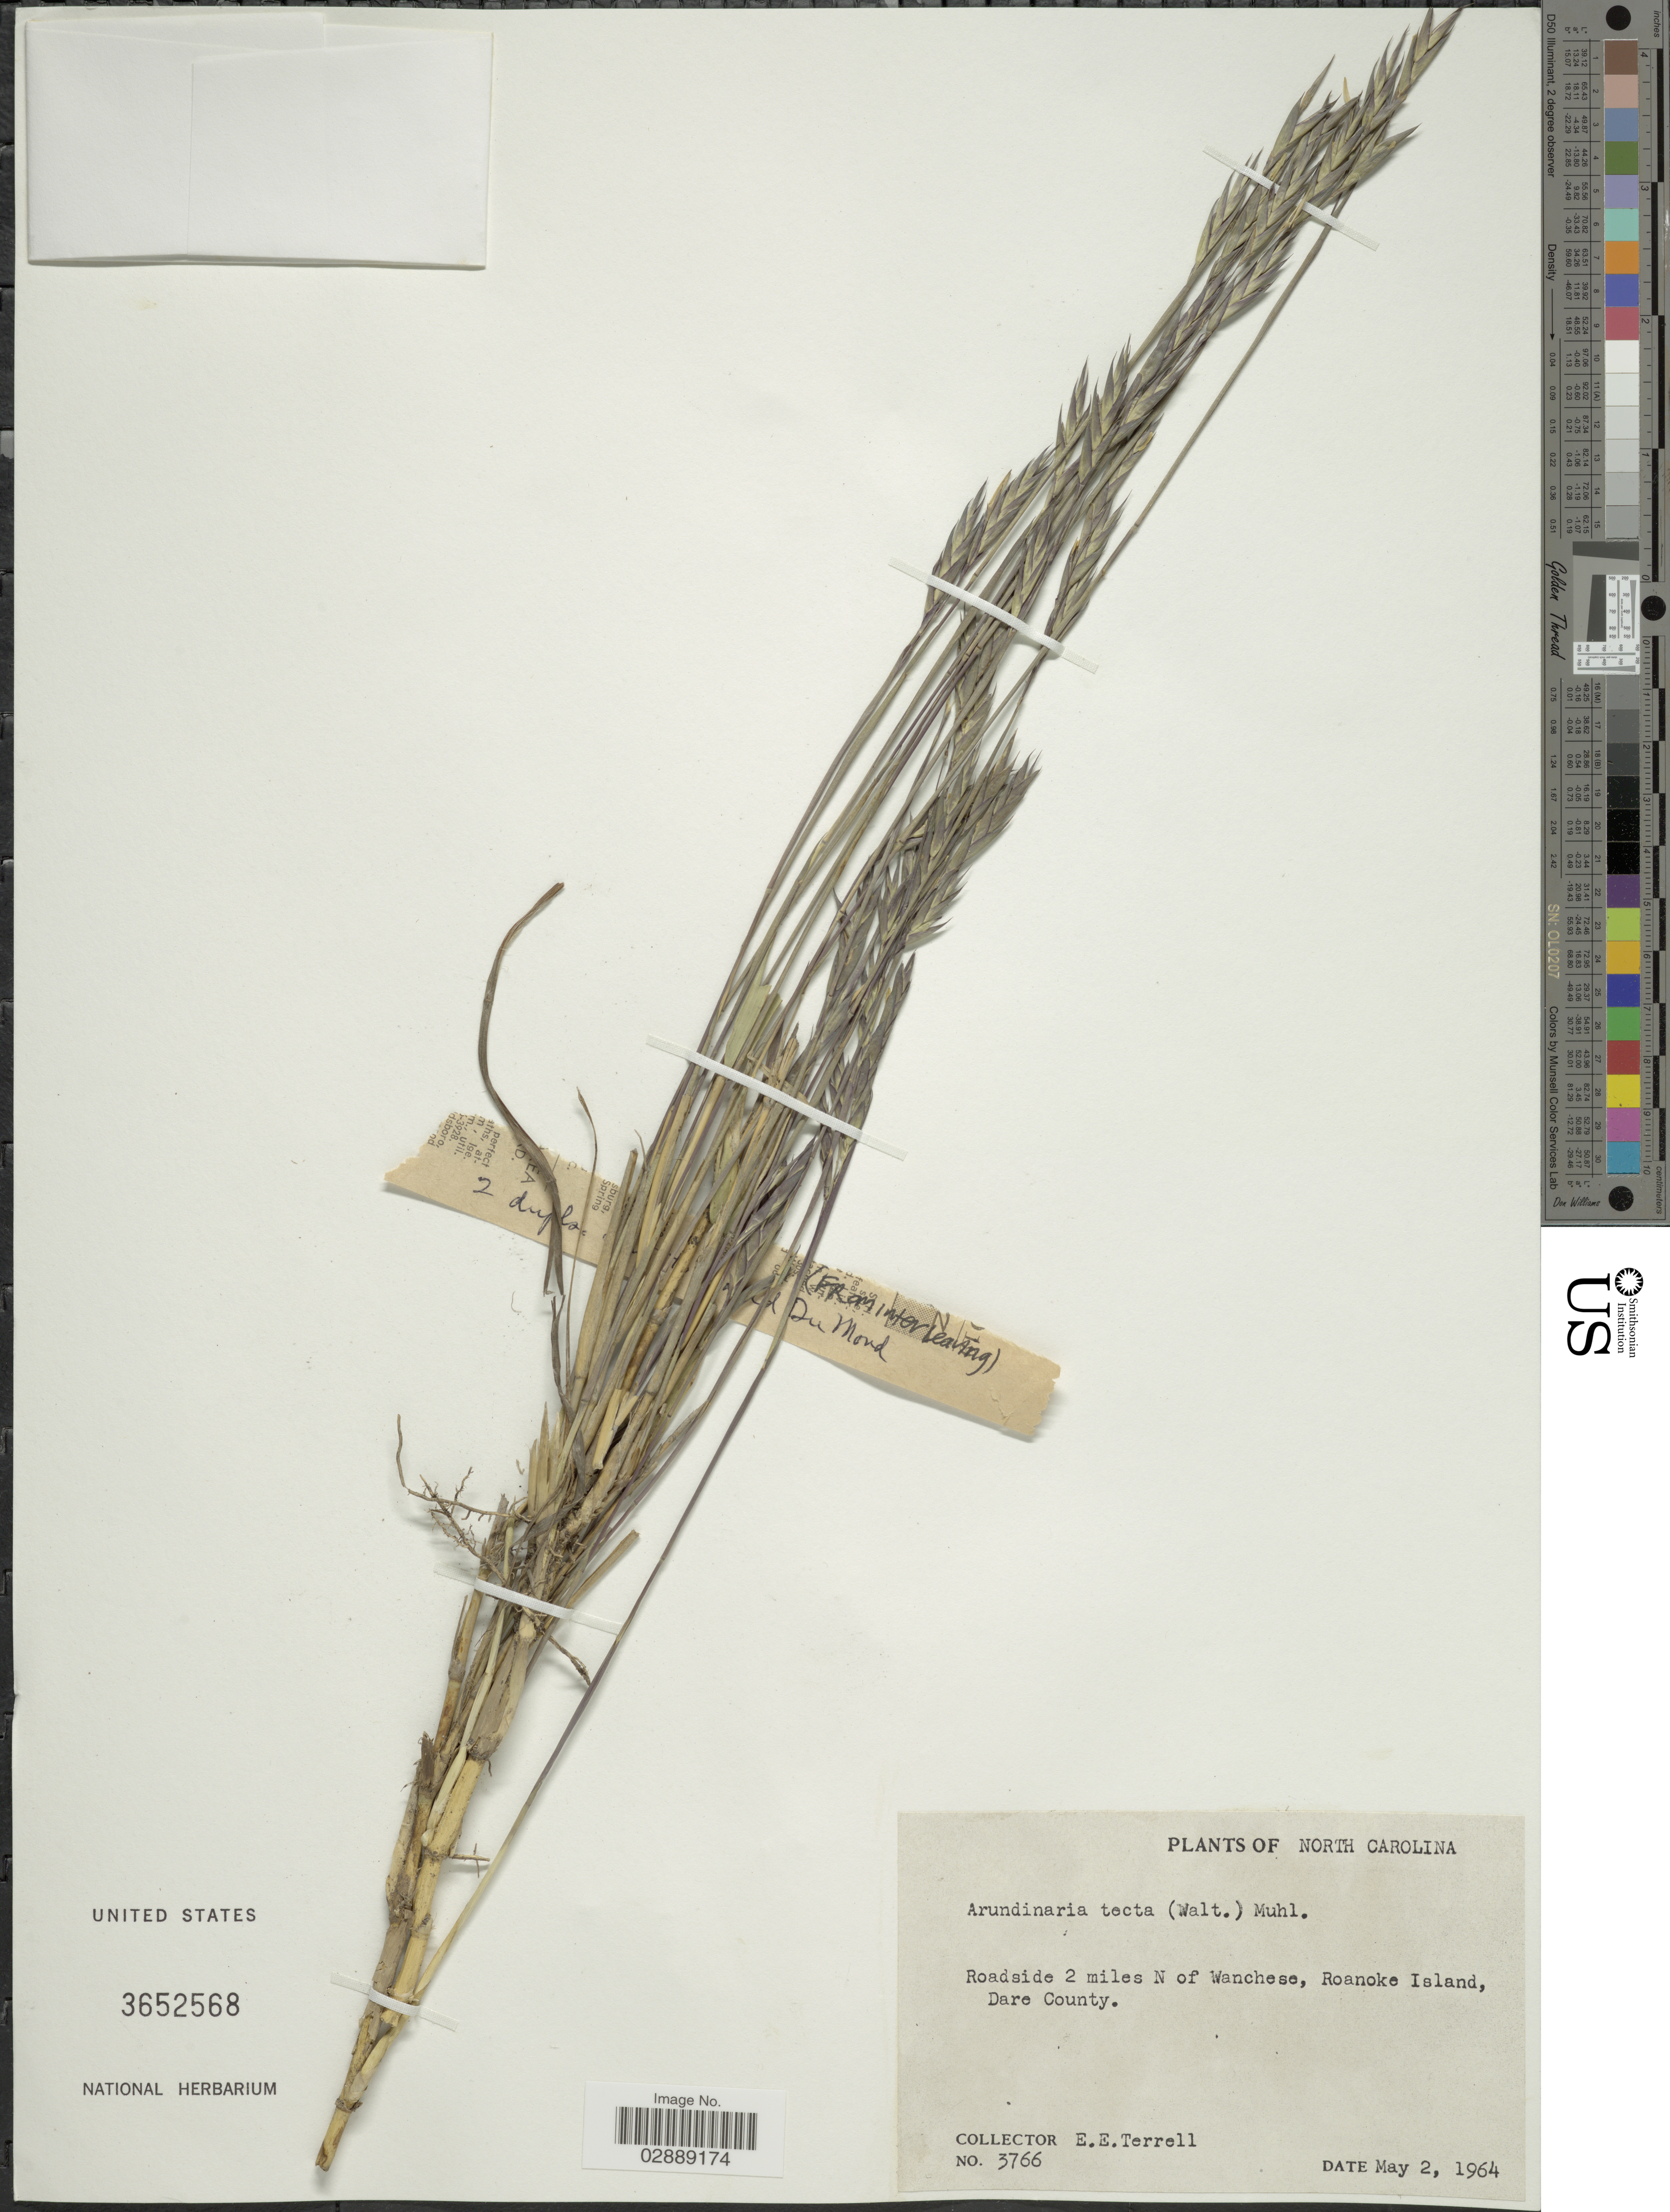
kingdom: Plantae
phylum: Tracheophyta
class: Liliopsida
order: Poales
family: Poaceae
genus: Arundinaria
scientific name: Arundinaria tecta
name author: (Walter) Muhl.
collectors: E. E. Terrell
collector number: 3766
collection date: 1964-05-02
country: United States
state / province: North Carolina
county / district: Dare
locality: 2 miles N of Wanchese, Roanoke Islands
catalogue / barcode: US 3652568